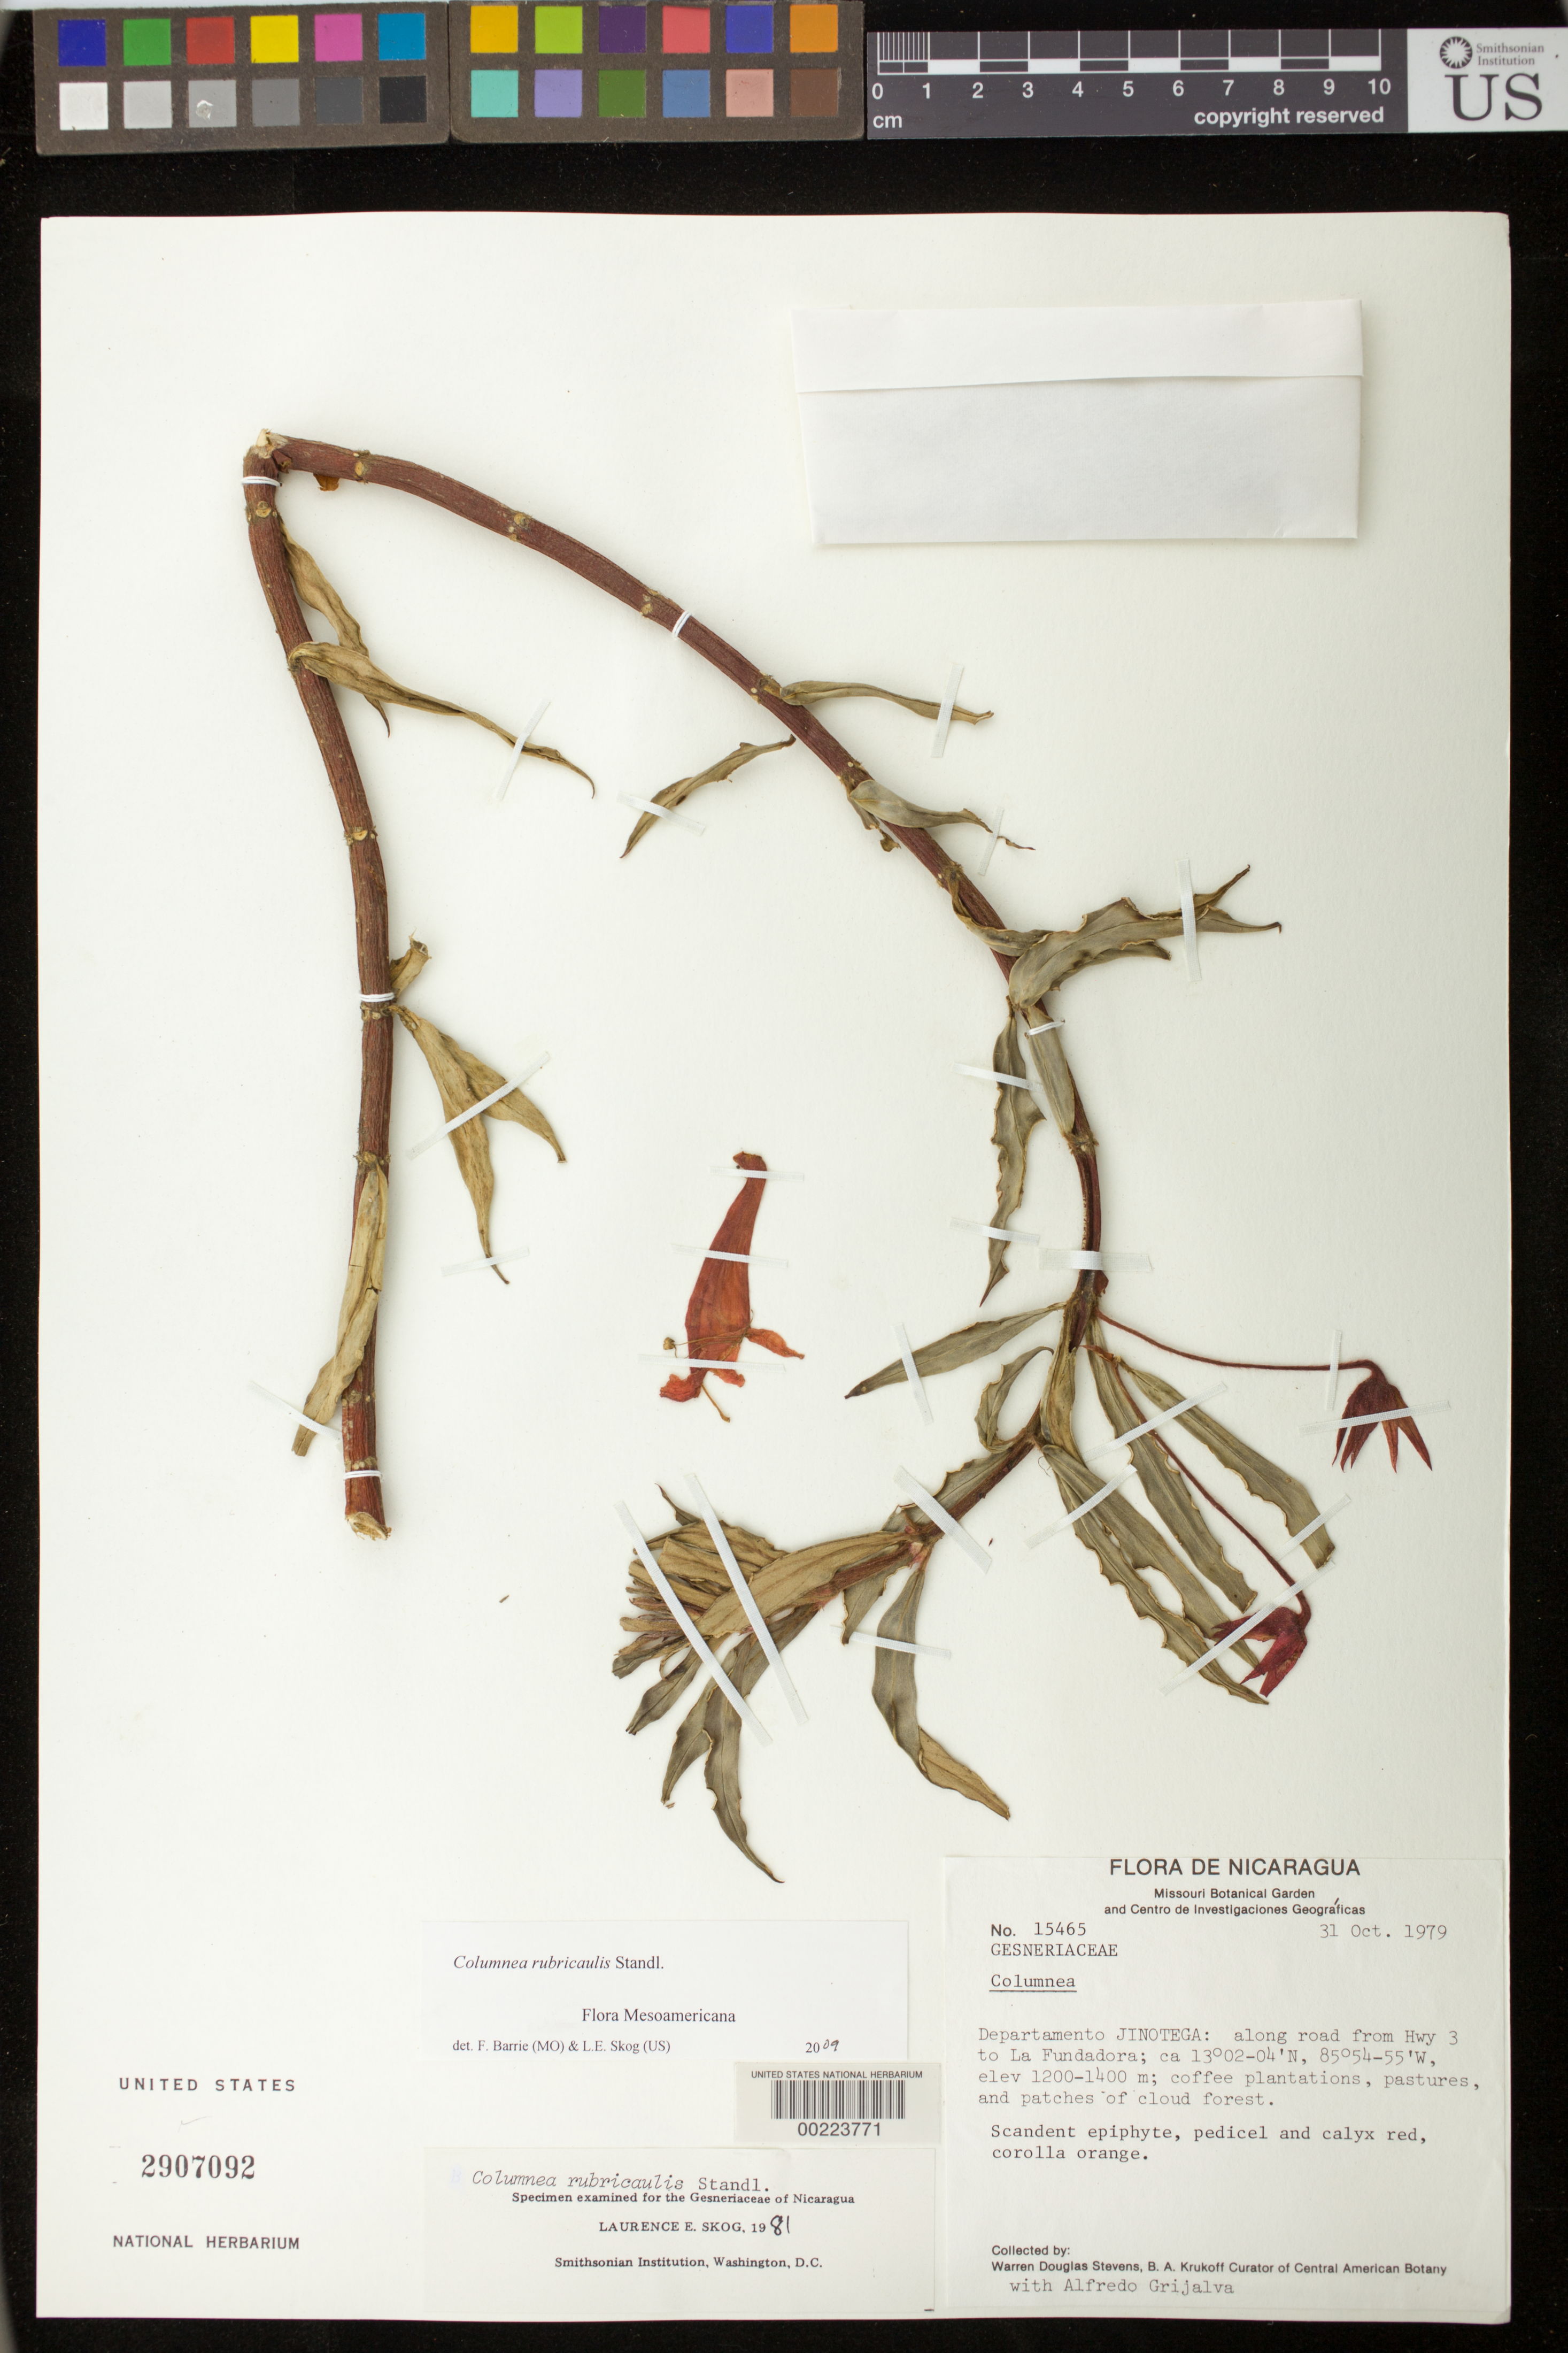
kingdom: Plantae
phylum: Tracheophyta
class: Magnoliopsida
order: Lamiales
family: Gesneriaceae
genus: Columnea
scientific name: Columnea rubricaulis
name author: Standl.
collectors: W. D. Stevens & A. Grijalva P.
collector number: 15465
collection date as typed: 31 Oct 1979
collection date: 1979-10-31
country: Nicaragua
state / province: Jinotega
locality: Along road from hwy 3 to La Fundadora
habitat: Coffee plantations, pastures and patches of cloud forest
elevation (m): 1200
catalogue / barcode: US 2907092